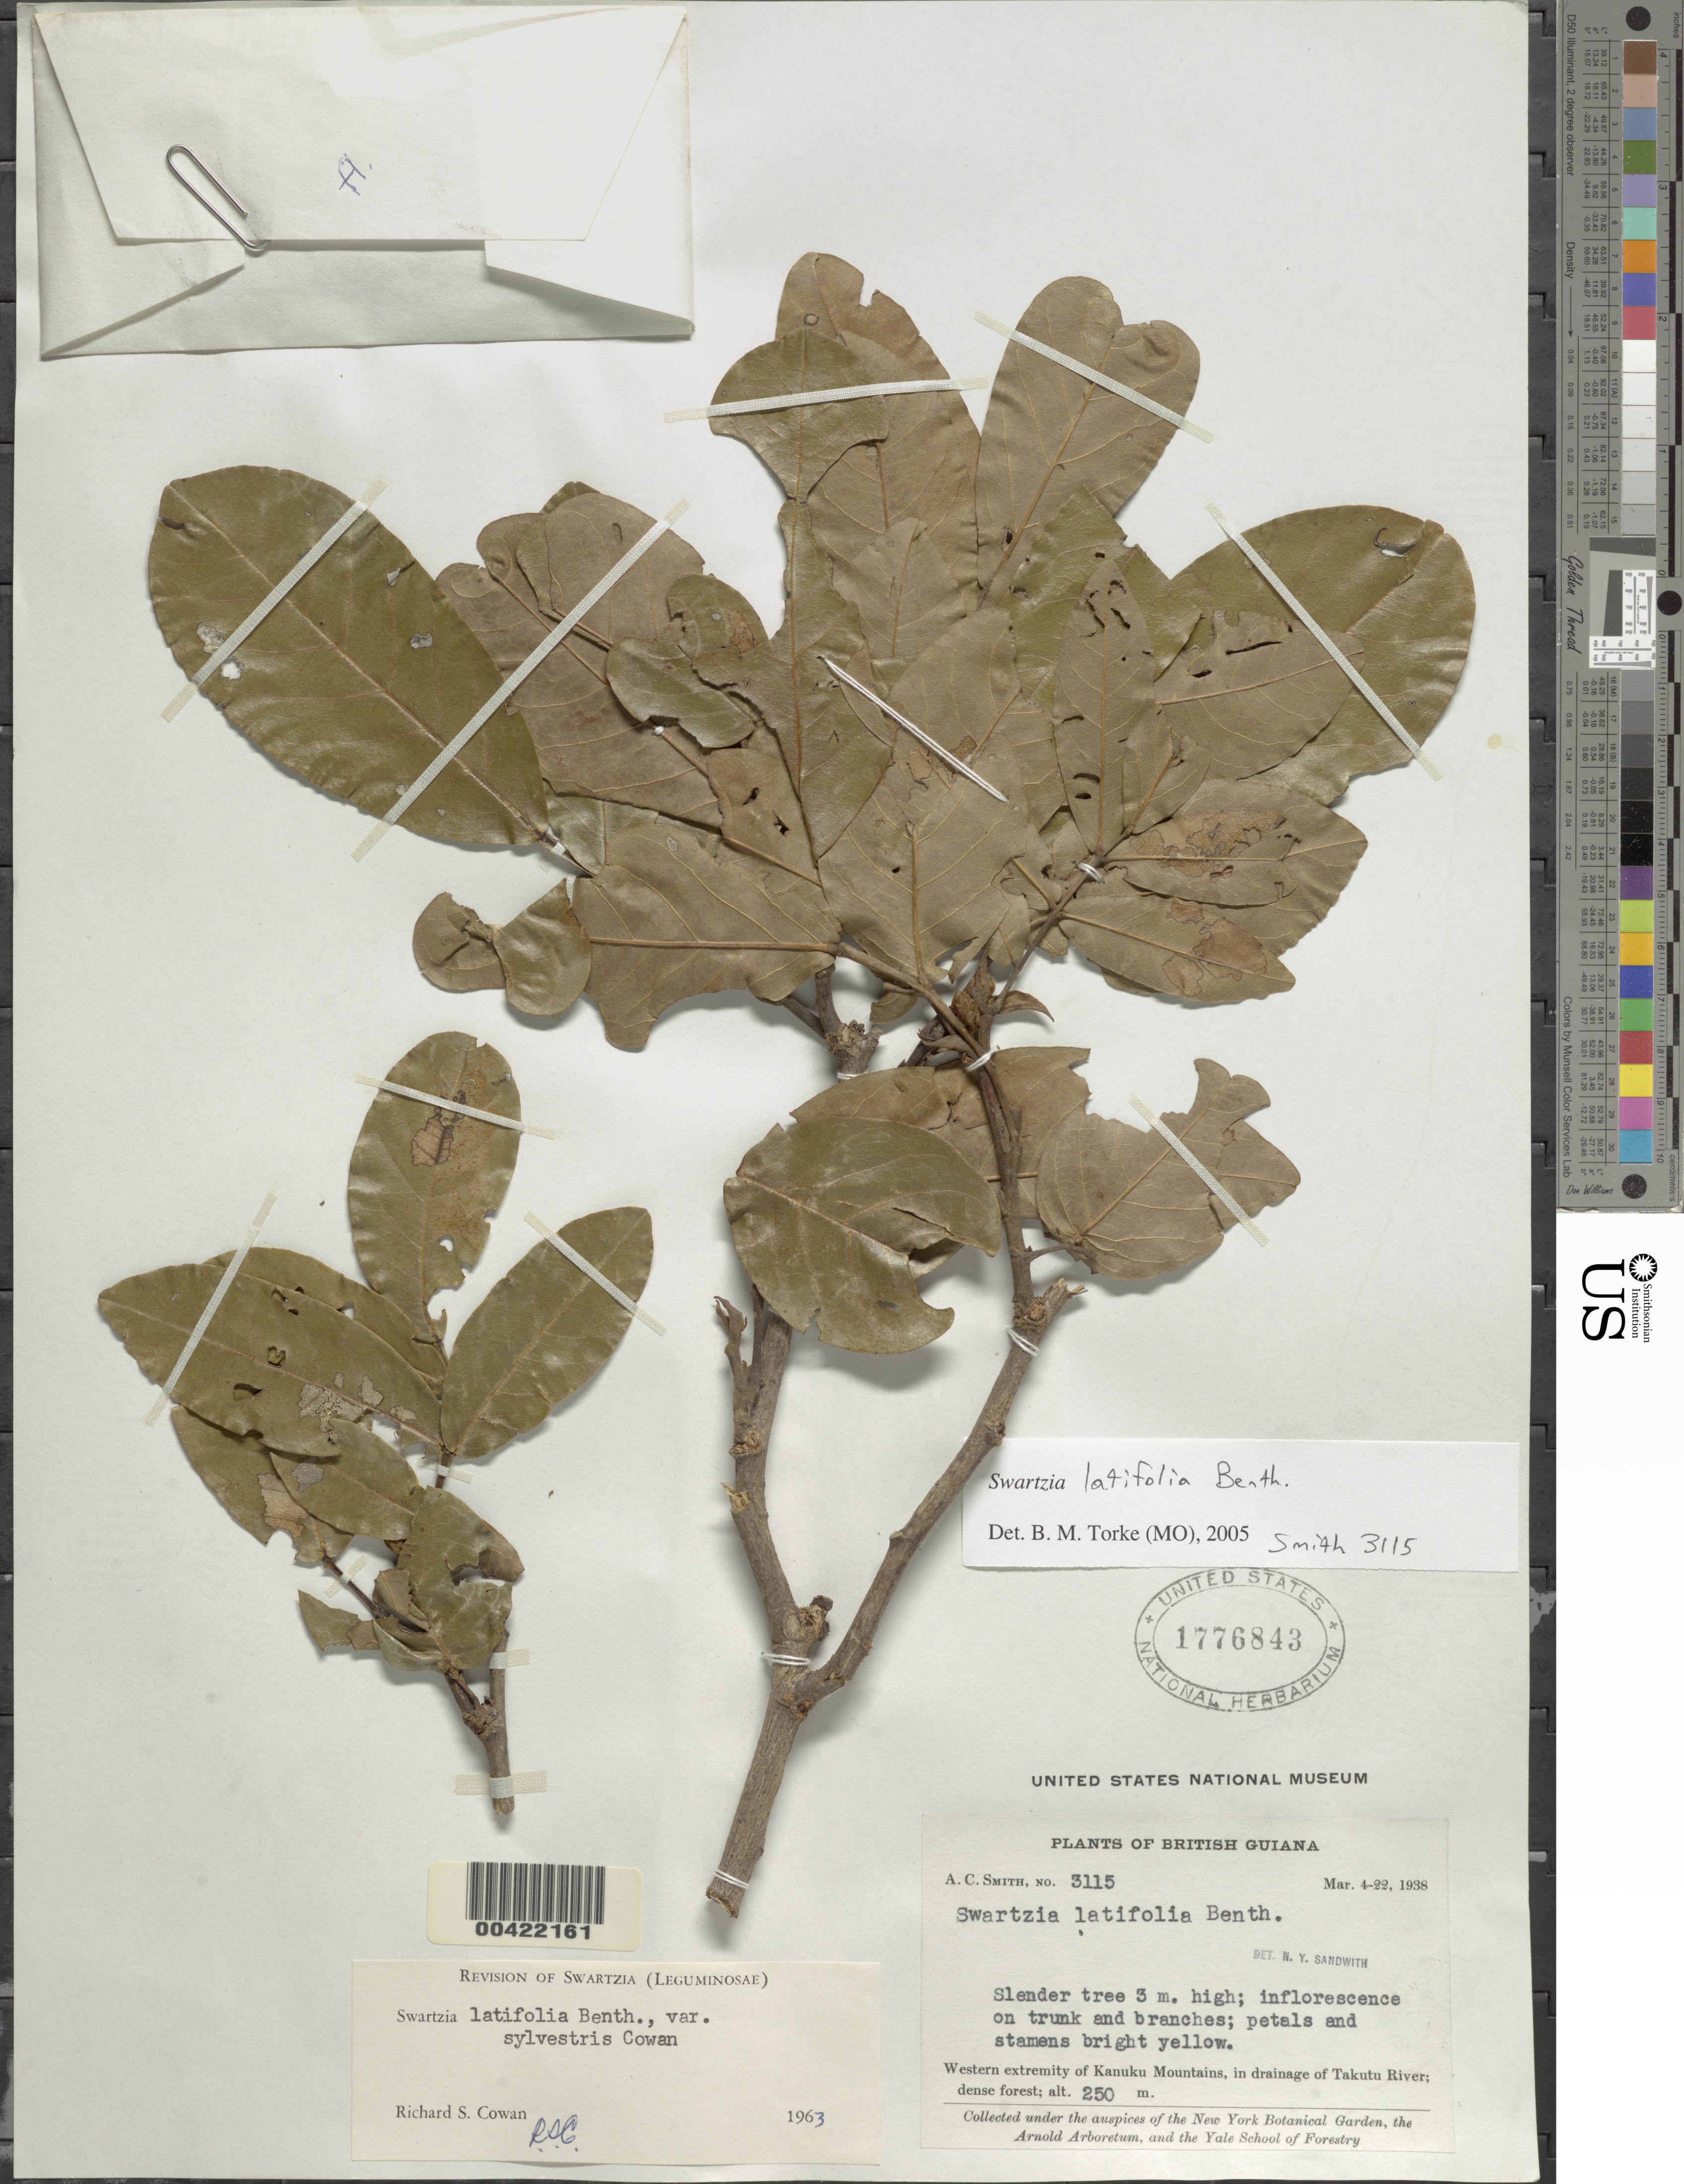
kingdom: Plantae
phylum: Tracheophyta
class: Magnoliopsida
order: Fabales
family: Fabaceae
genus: Swartzia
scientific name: Swartzia latifolia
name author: Benth.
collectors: A. C. Smith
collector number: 3115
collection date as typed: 04 Mar 1938 to 22 Mar 1938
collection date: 1938-03-04/1938-03-22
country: Guyana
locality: Kanuku mtns., w extremity of; drainage of takutu river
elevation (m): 250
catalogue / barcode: US 1776843